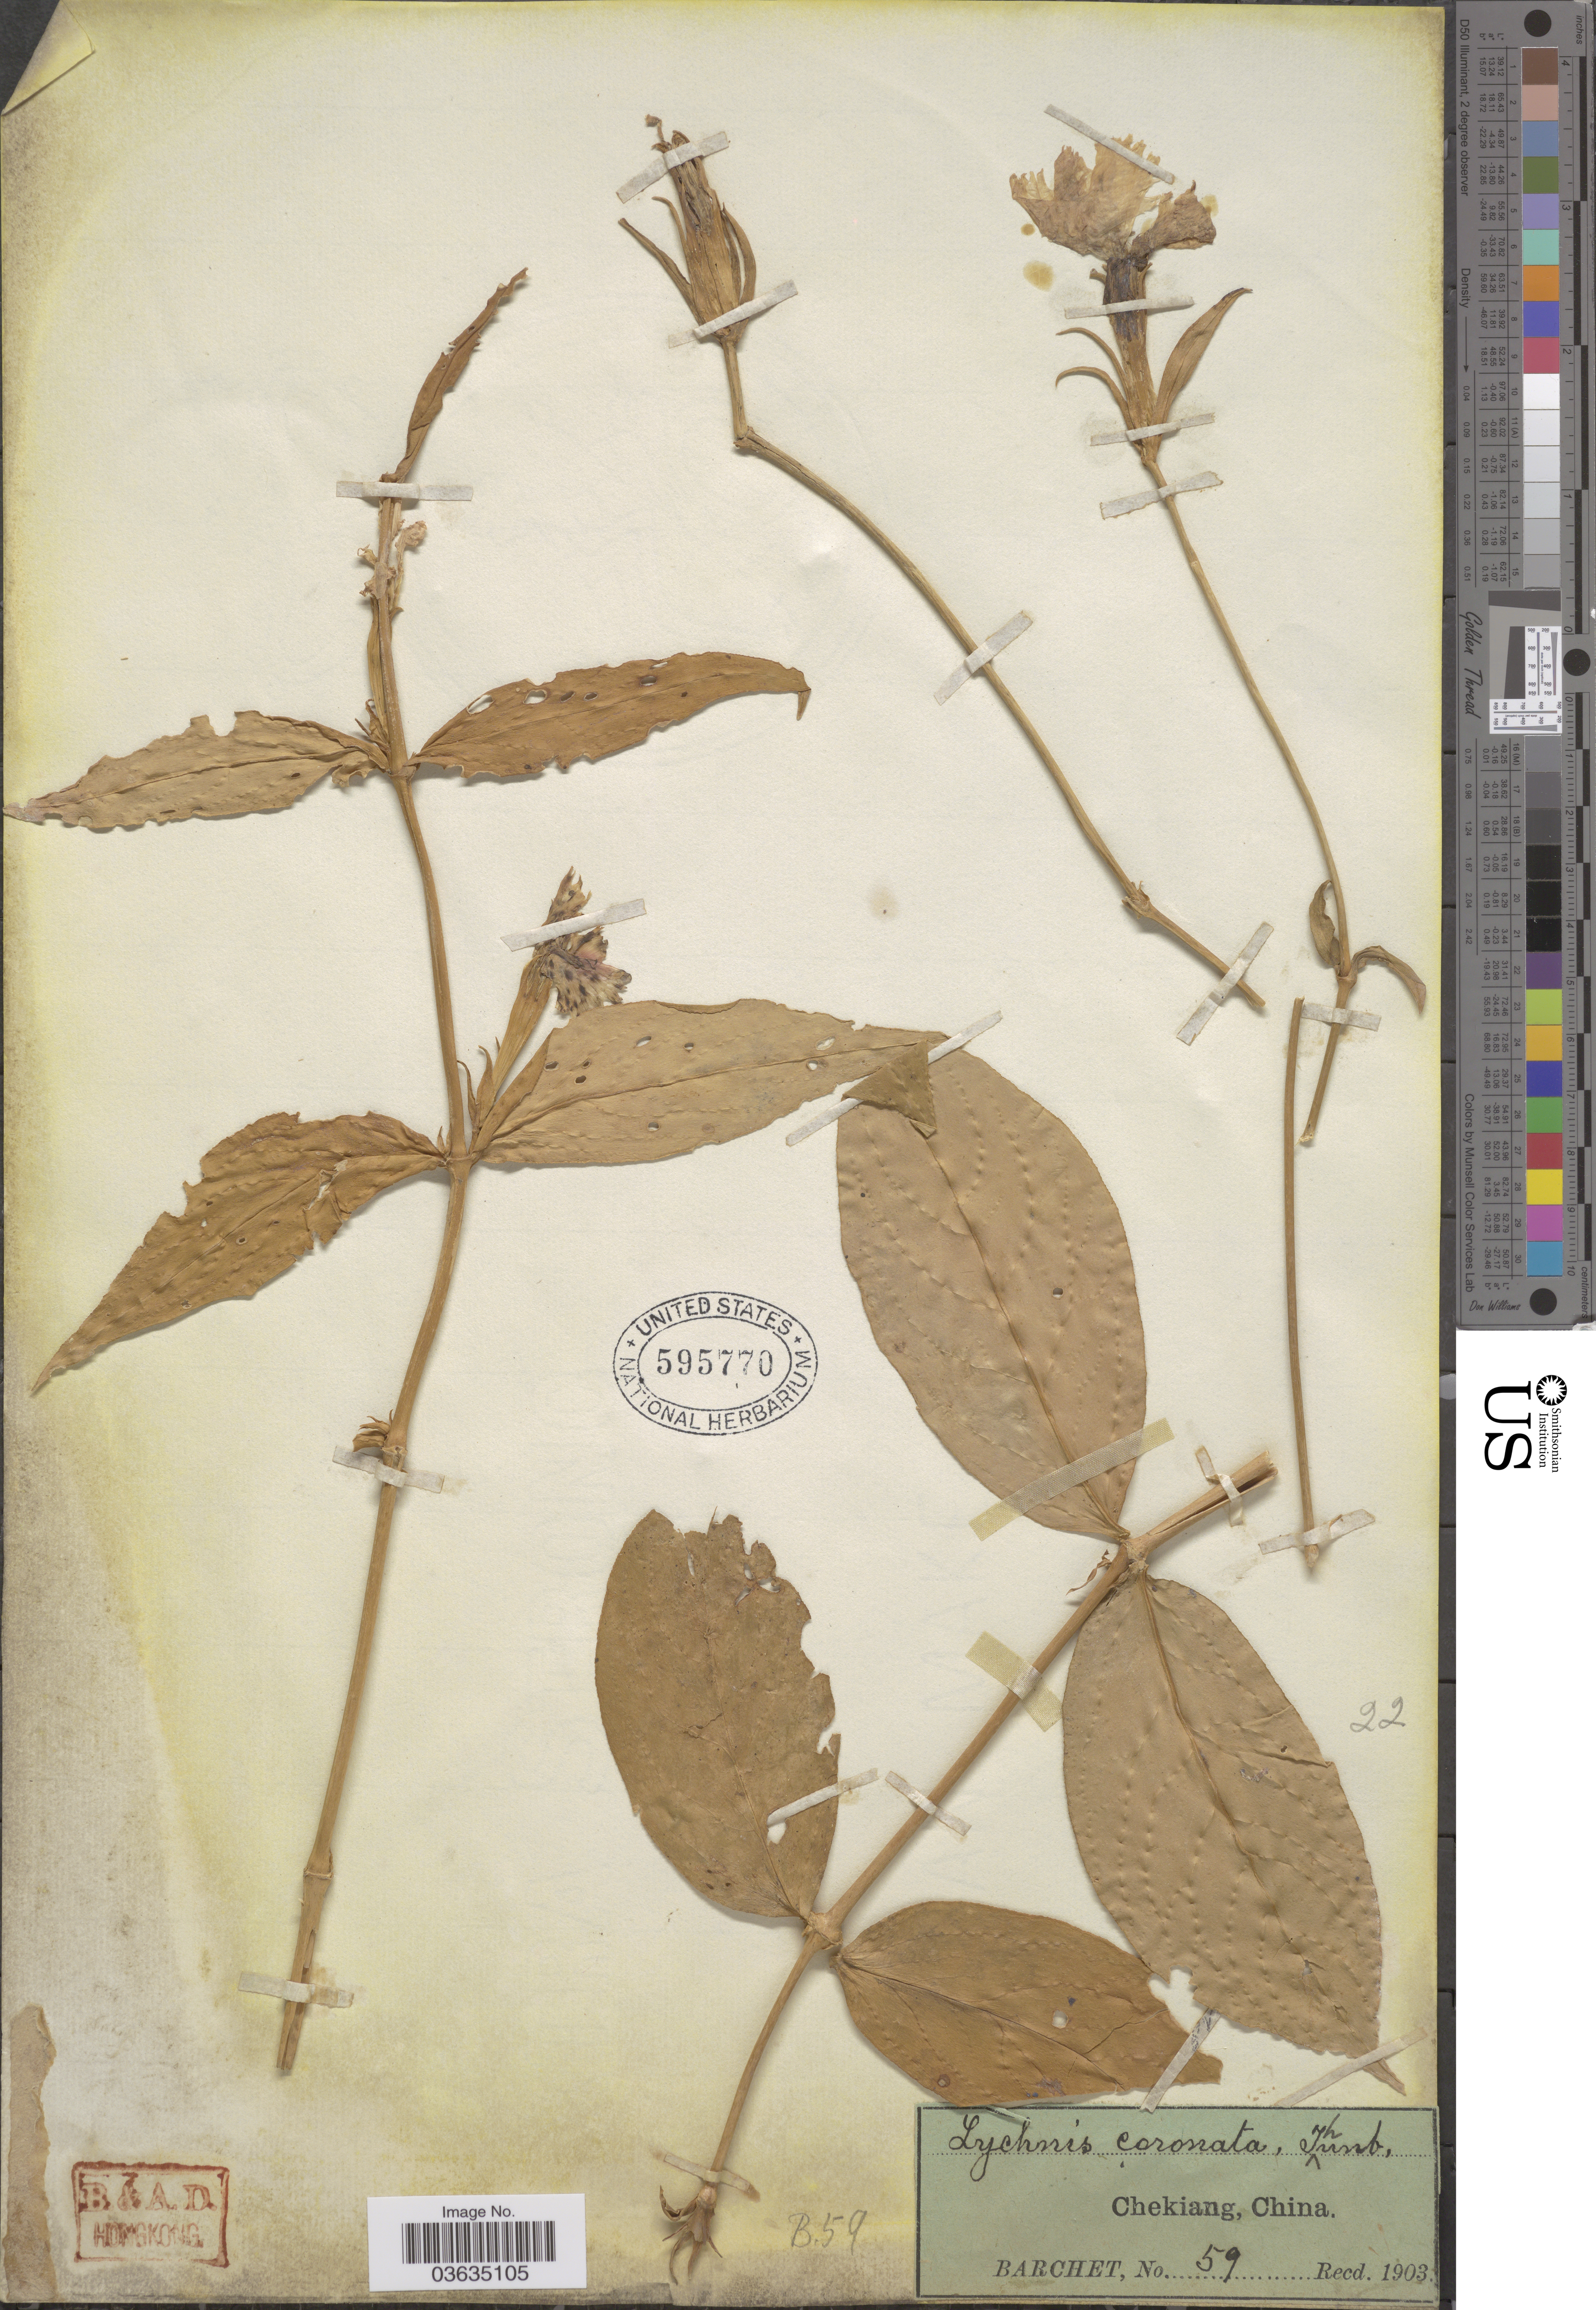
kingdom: Plantae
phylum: Tracheophyta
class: Magnoliopsida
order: Caryophyllales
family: Caryophyllaceae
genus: Silene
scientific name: Silene banksia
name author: (Meerb.) Mabb.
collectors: Barchet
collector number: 59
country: China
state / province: Zhejiang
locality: Chekiang.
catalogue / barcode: US 595770